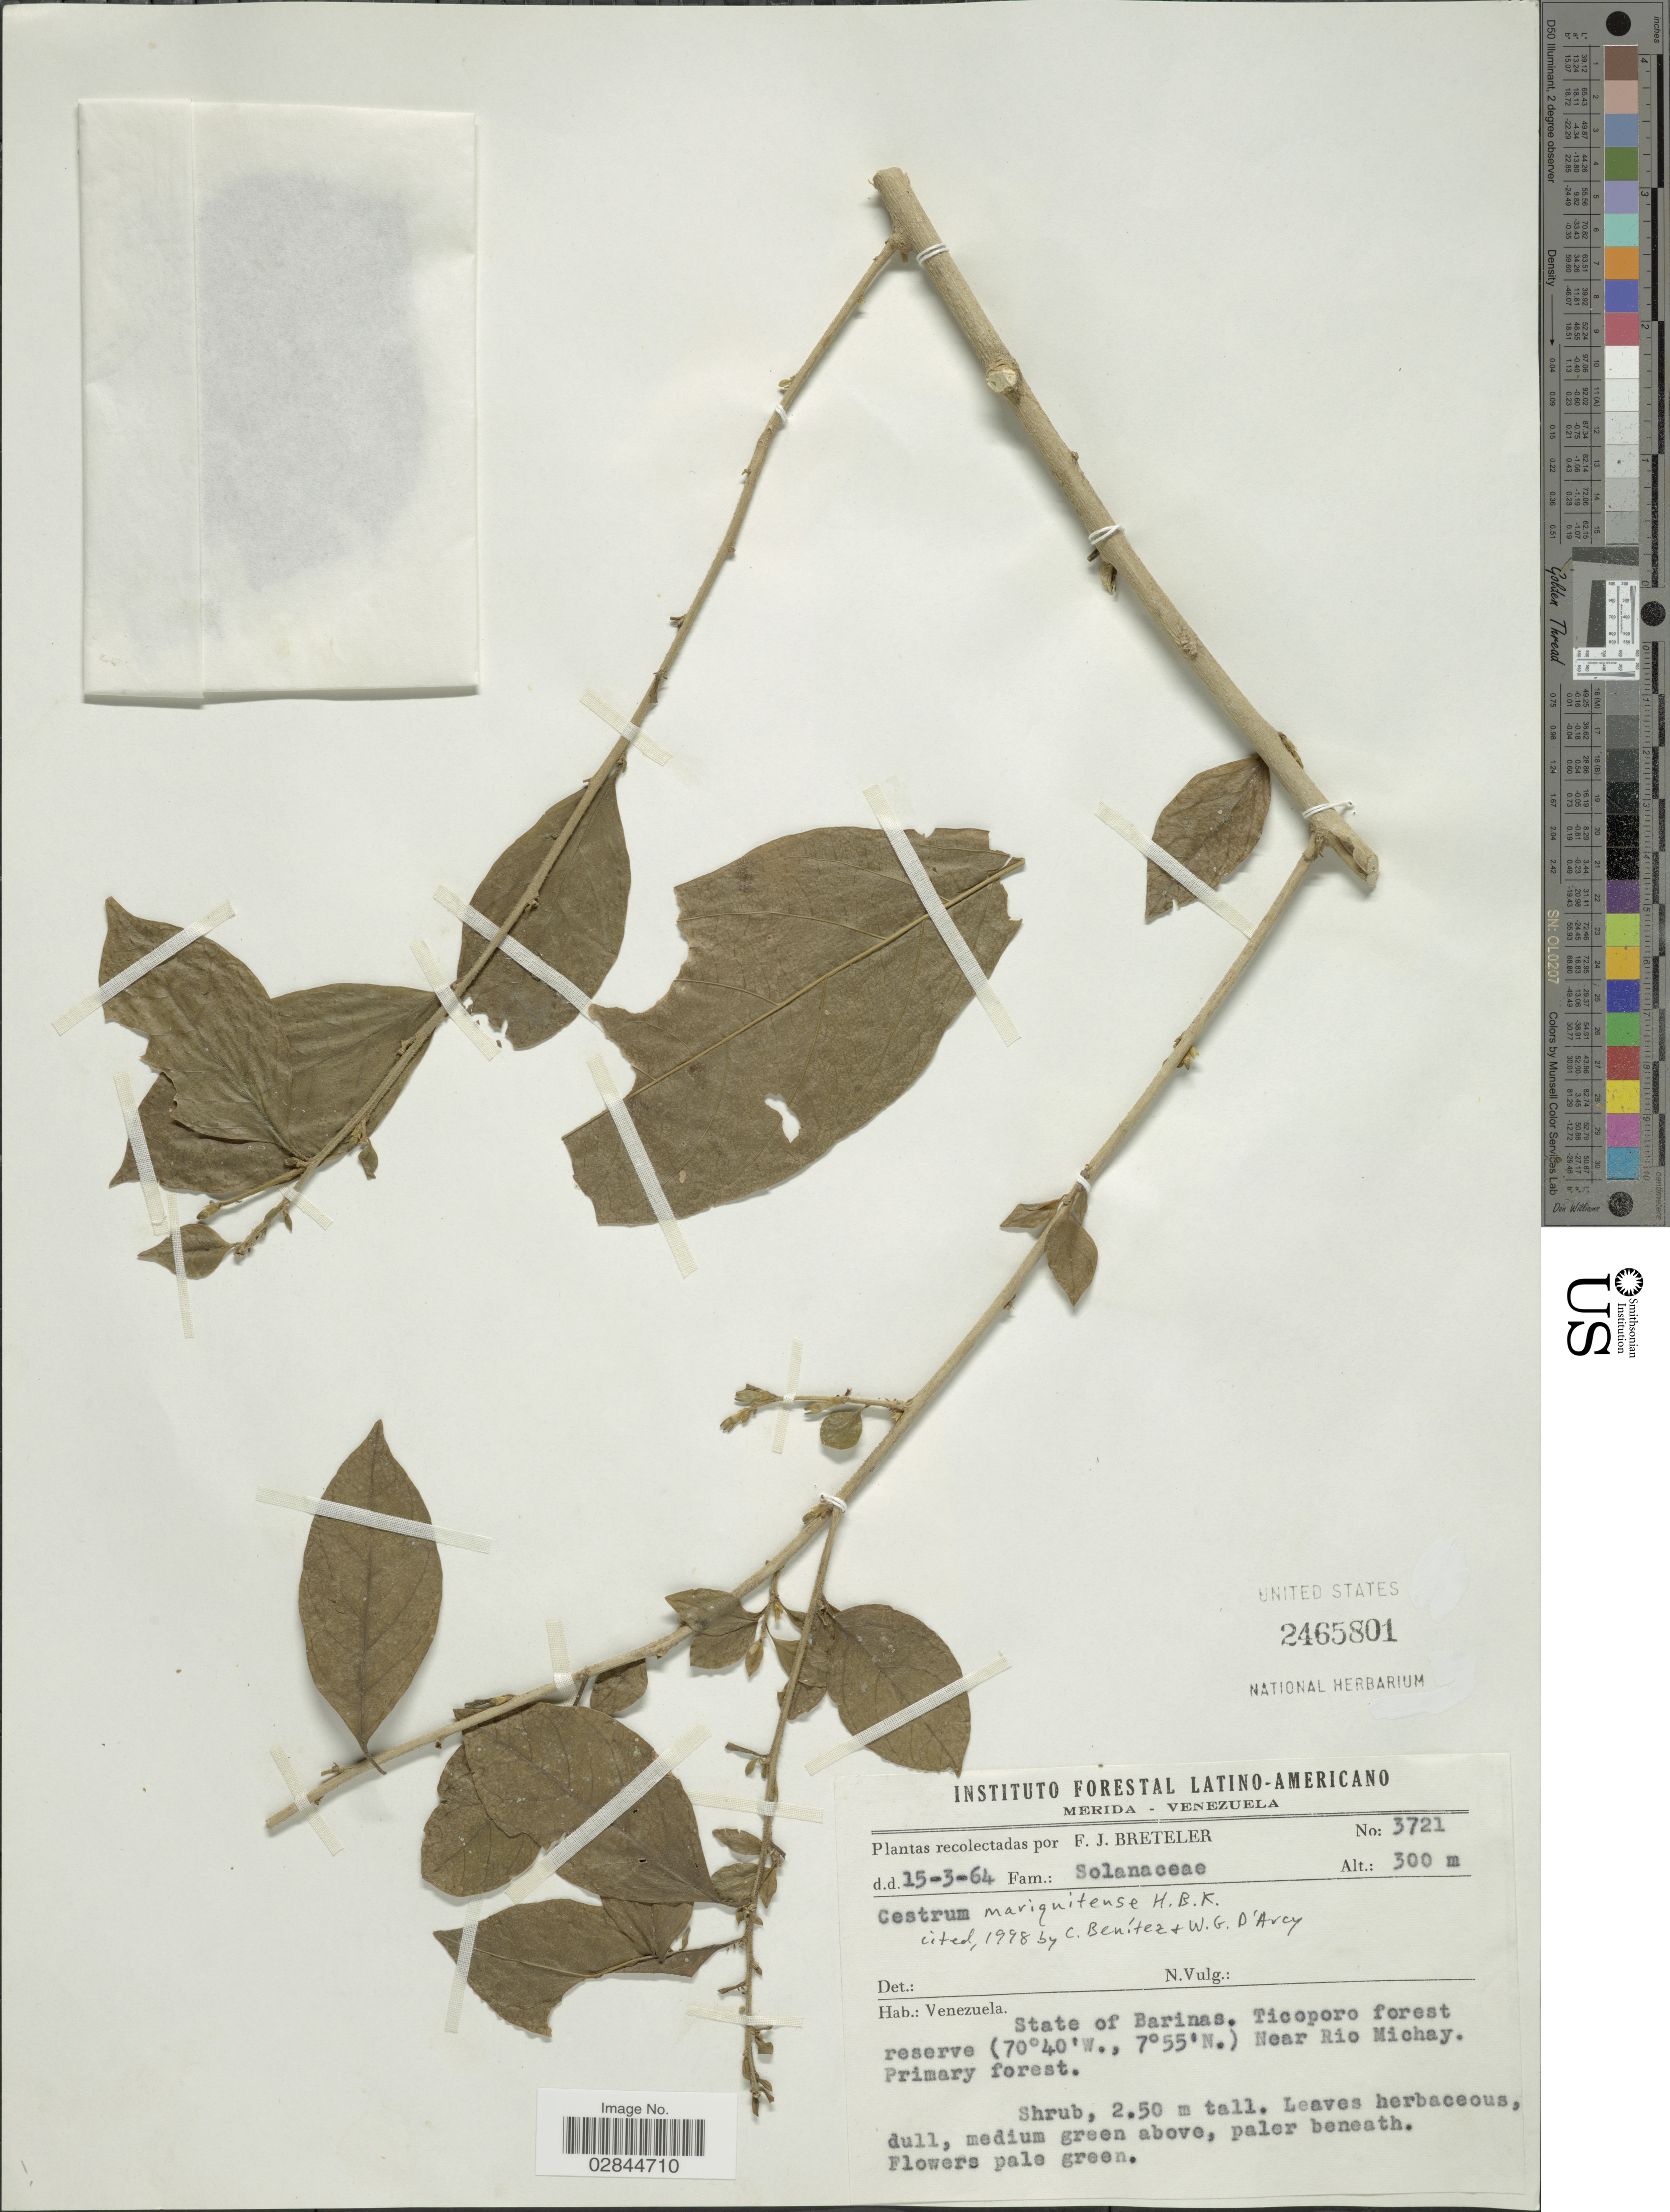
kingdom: Plantae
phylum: Tracheophyta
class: Magnoliopsida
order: Solanales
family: Solanaceae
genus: Cestrum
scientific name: Cestrum mariquitense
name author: Kunth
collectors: F. J. Breteler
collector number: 3721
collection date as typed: Transcribed d/m/y: 15/3/64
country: Venezuela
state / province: Barinas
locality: Ticoporo forest reserve. Near Rio Michay.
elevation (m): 300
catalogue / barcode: US 2465801